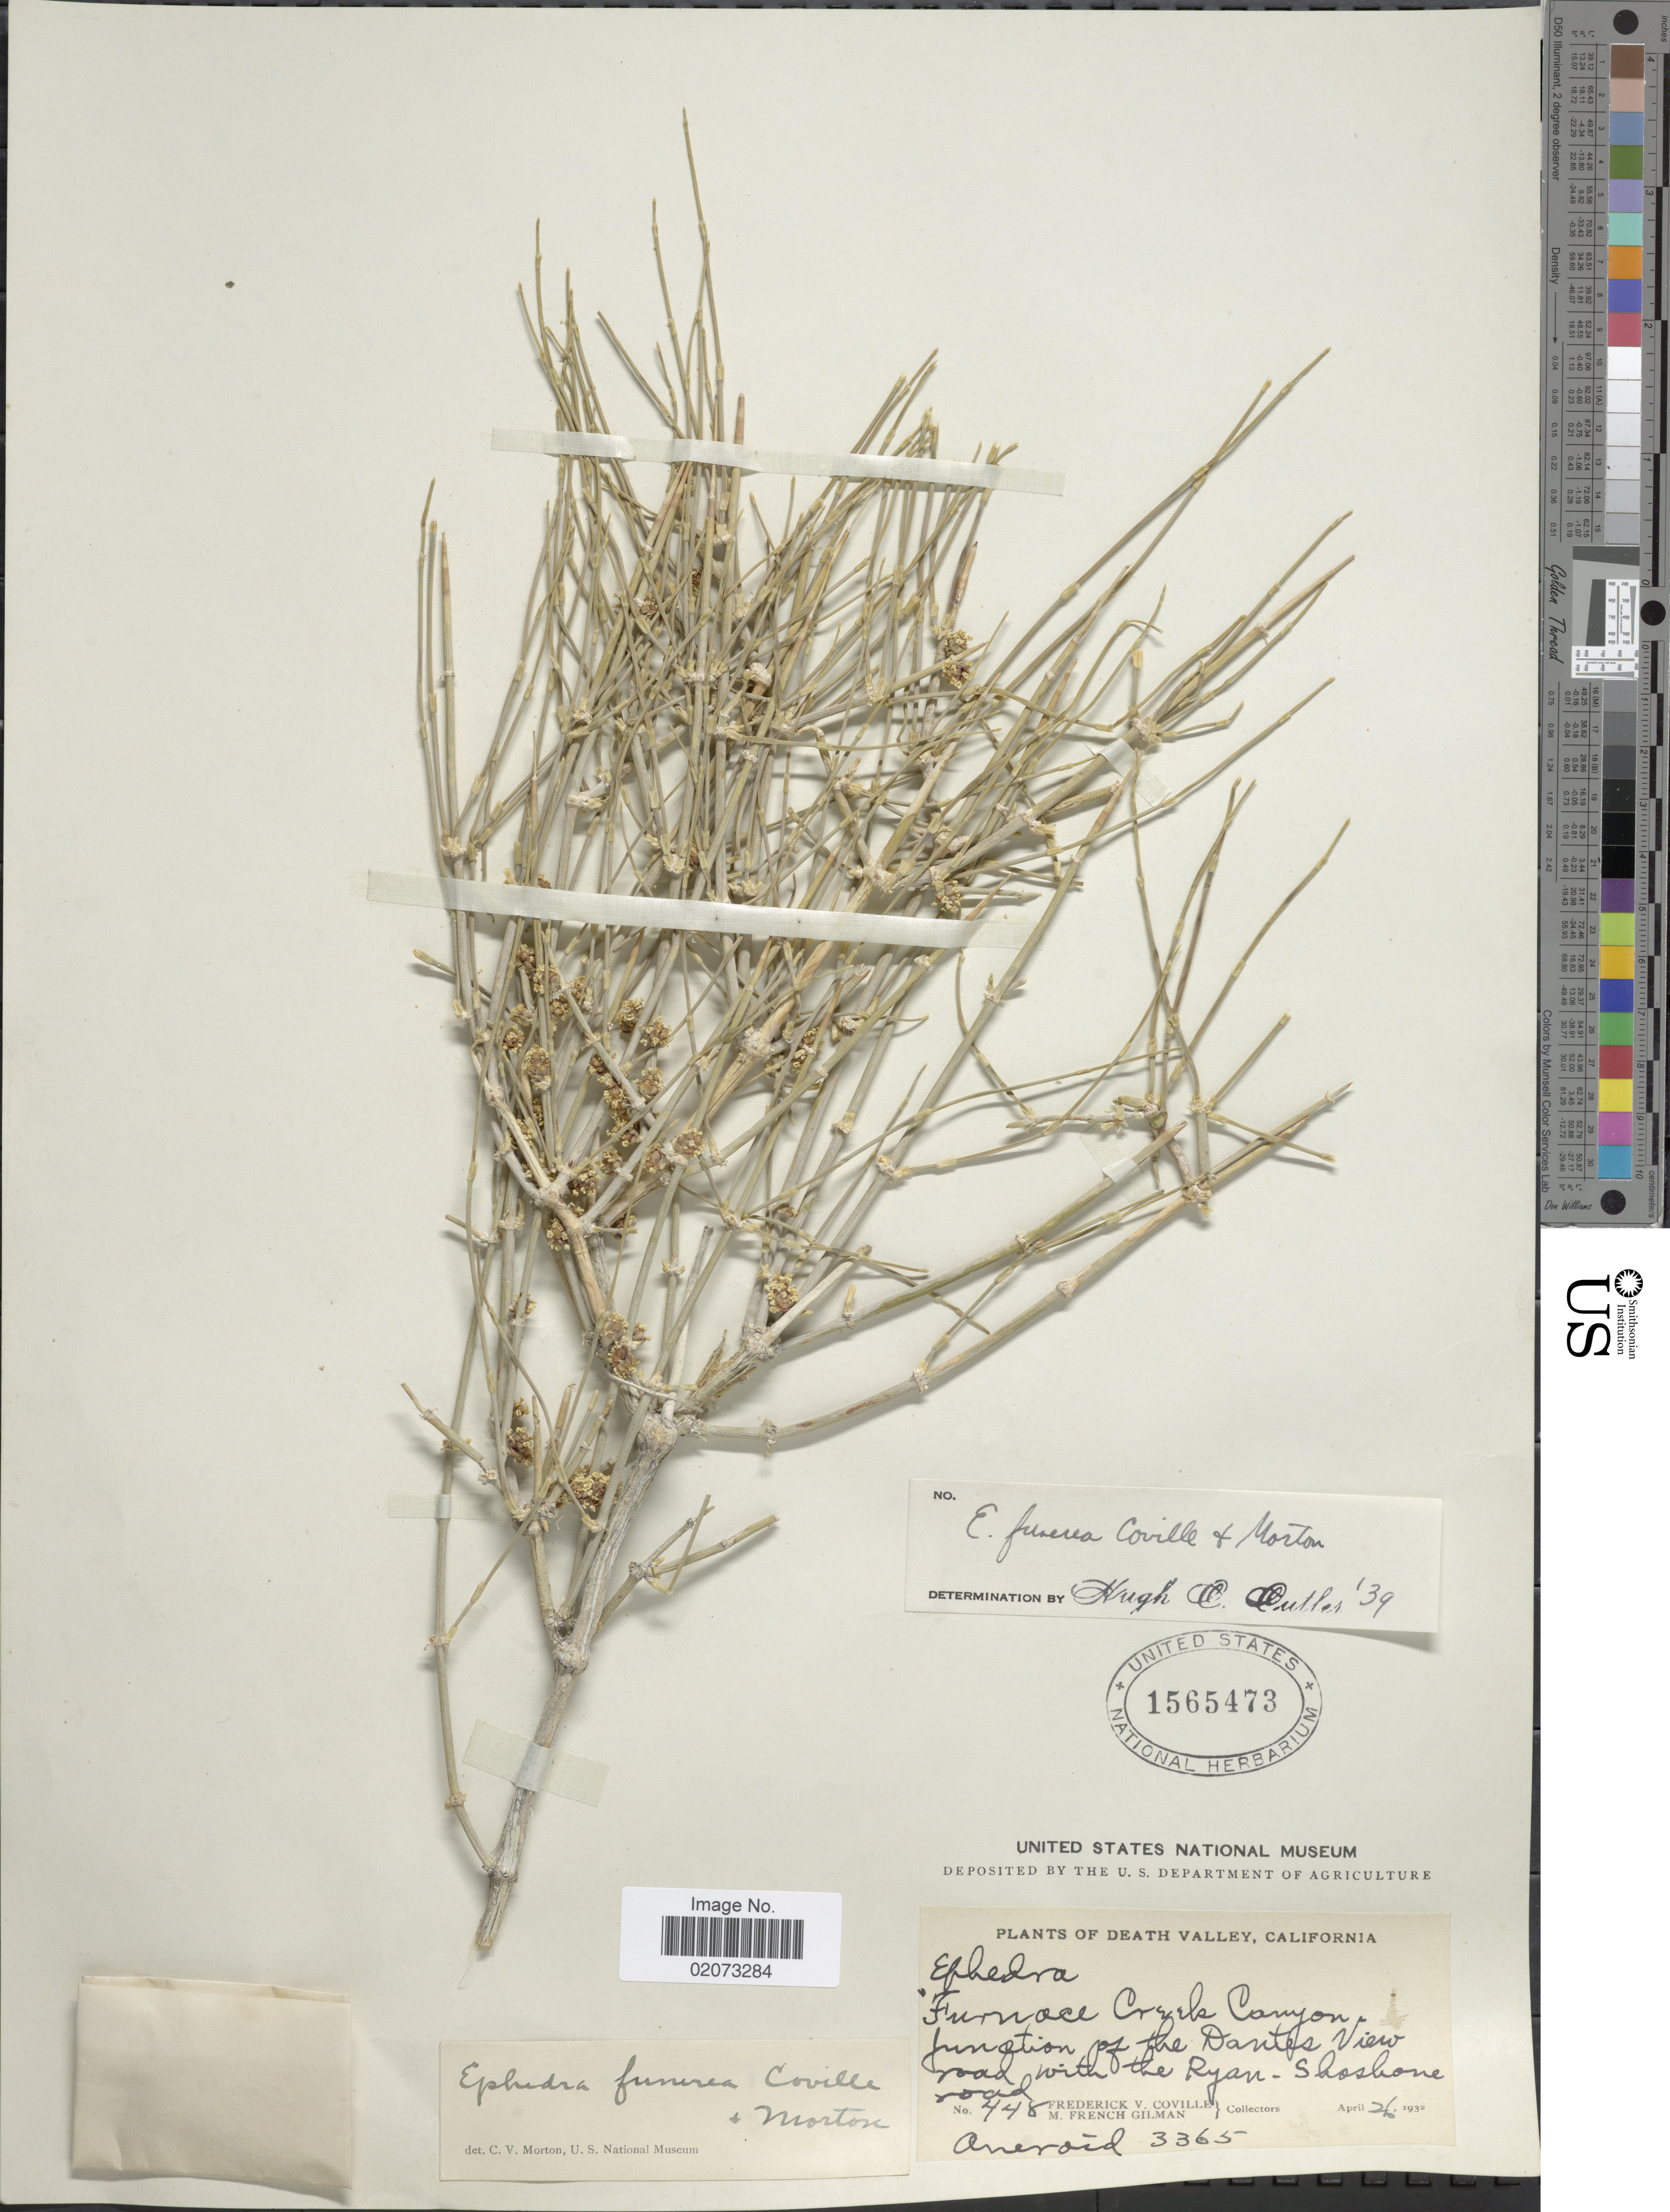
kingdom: Plantae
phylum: Tracheophyta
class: Gnetopsida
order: Ephedrales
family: Ephedraceae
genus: Ephedra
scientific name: Ephedra funerea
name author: Coville & C.V. Morton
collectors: F. V. Coville & M. F. Gilman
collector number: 448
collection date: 1932-04-26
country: United States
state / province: California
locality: Death Valley. Furnace Creek Canyon. junction of the Dantes View road with the Ryan-Shoshone road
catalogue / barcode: US 1565473